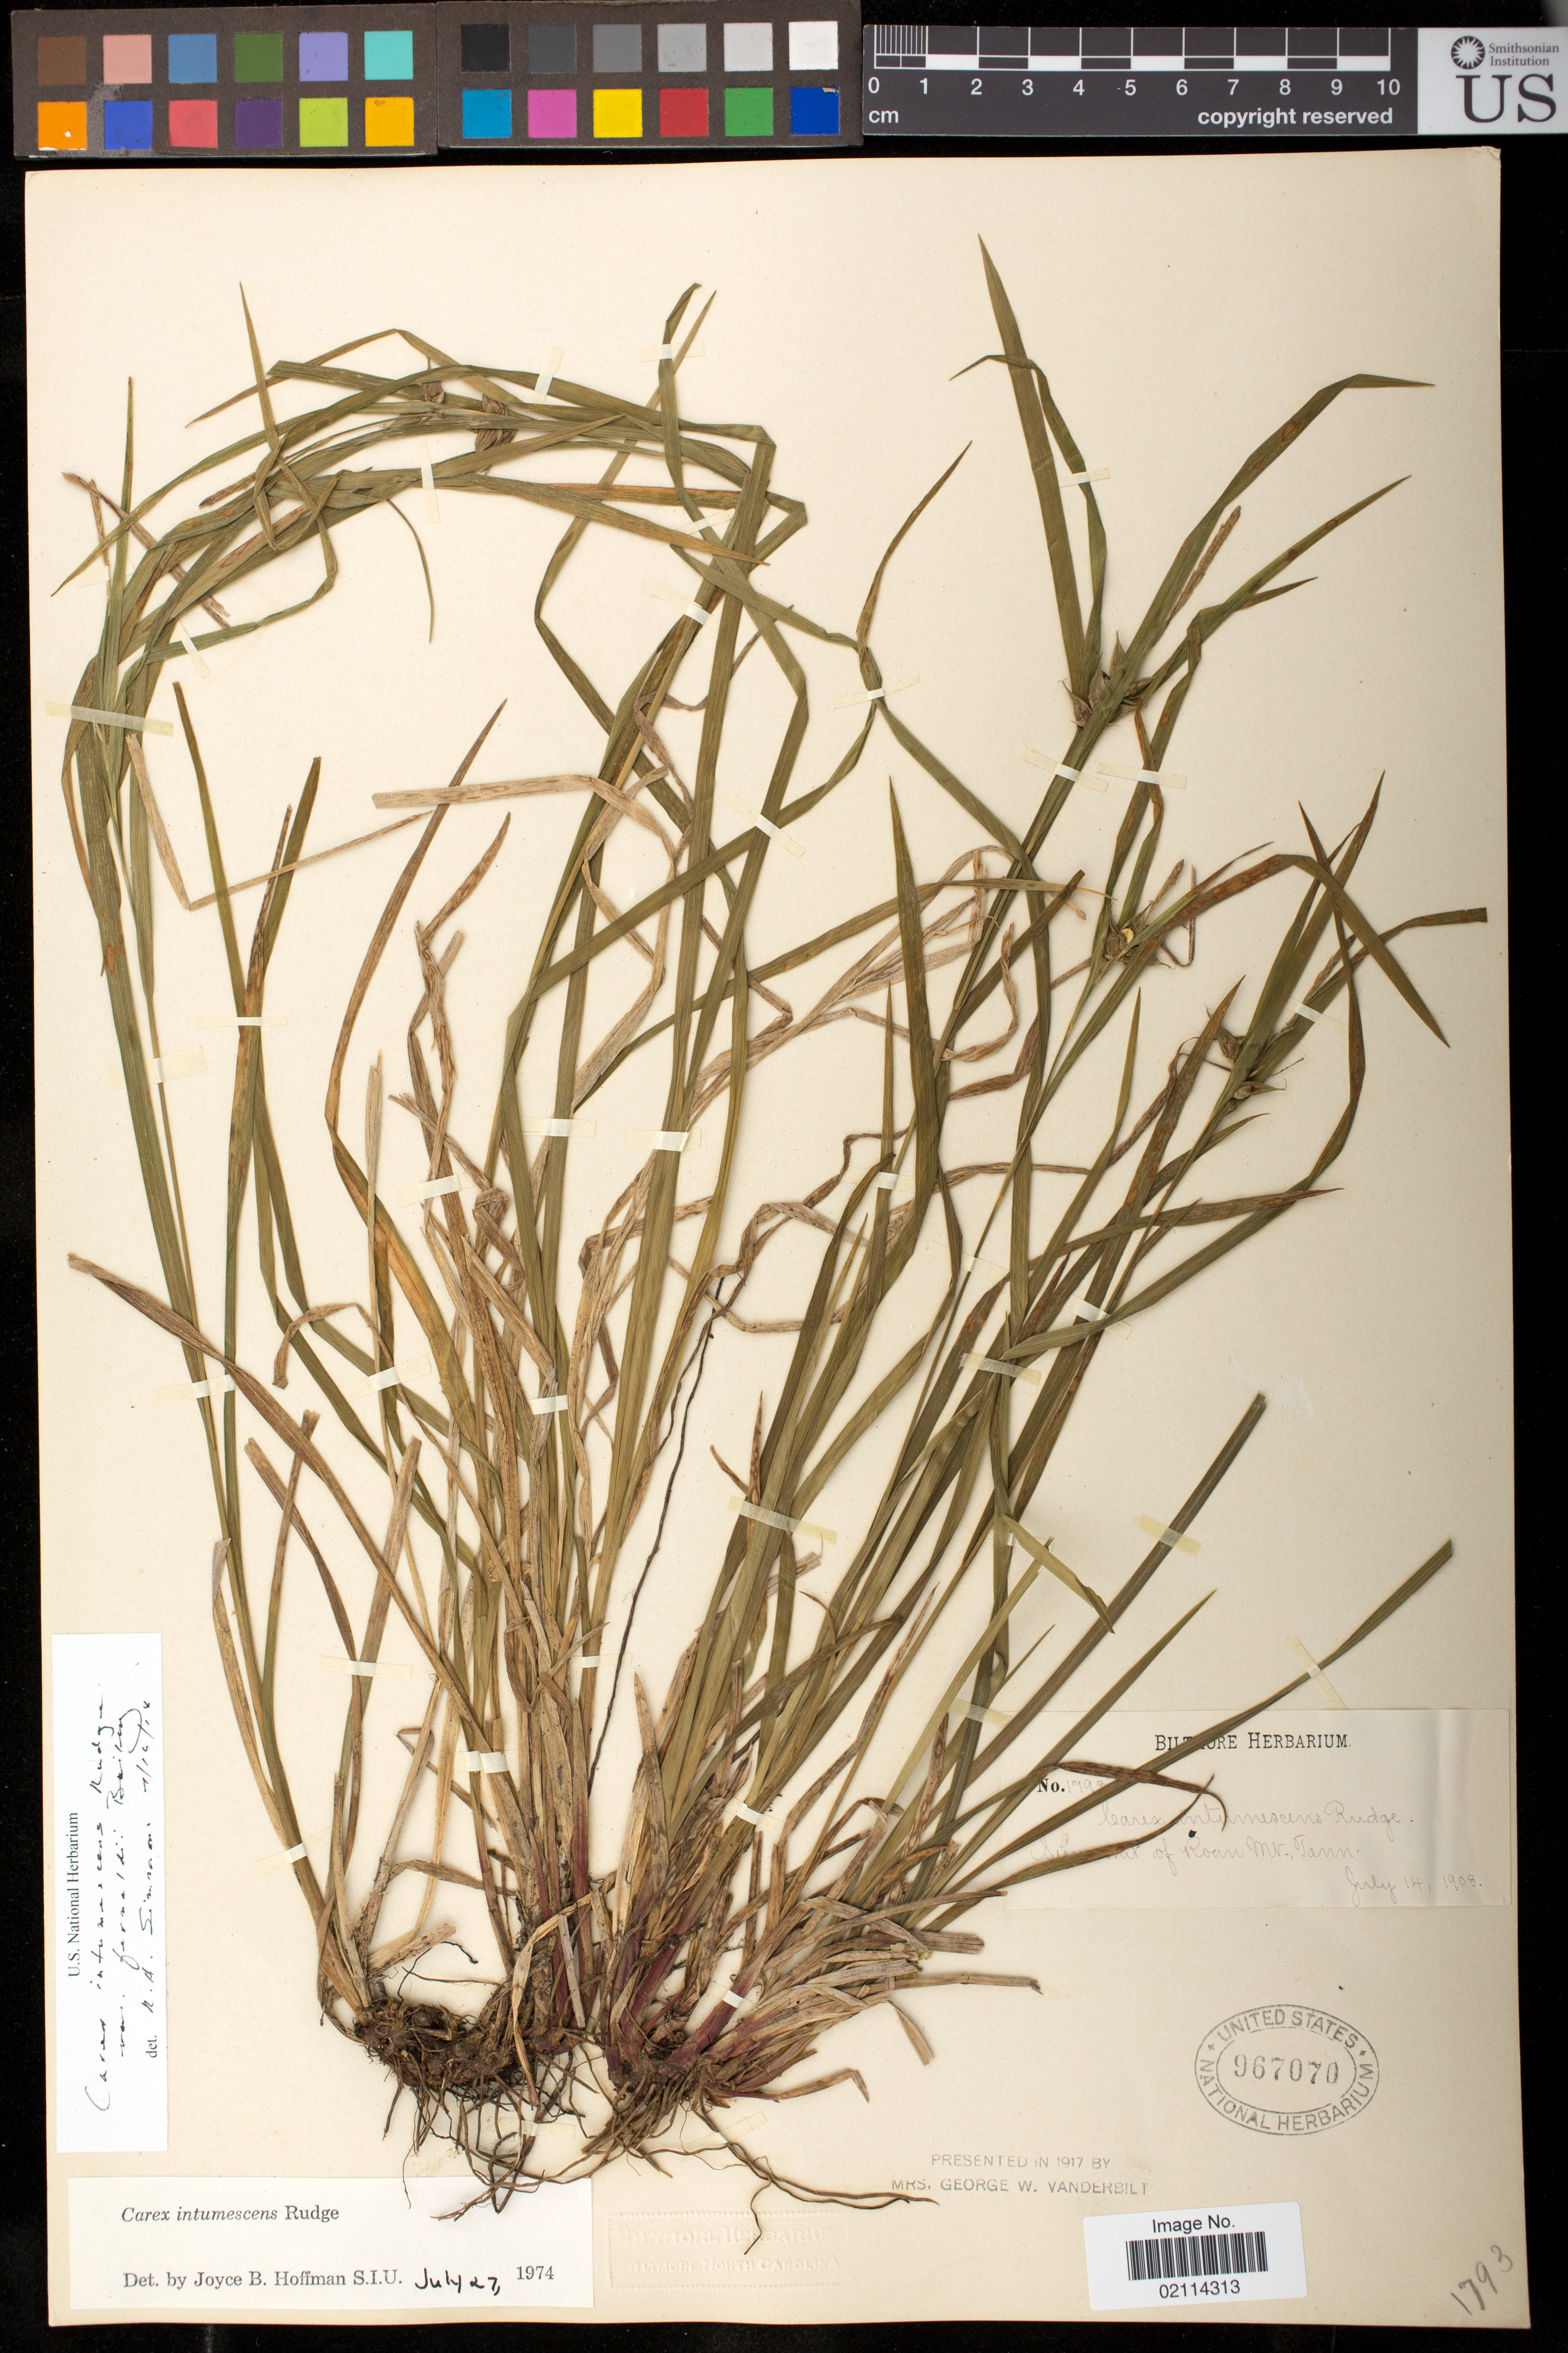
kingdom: Plantae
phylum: Tracheophyta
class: Liliopsida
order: Poales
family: Cyperaceae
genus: Carex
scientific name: Carex intumescens var. fernaldii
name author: L.H. Bailey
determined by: Simmons, R. H., (UNITED STATES)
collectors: ex herb. Biltmore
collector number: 1793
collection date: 1903-07-14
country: United States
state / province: Tennessee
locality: Summit of Roan Mt.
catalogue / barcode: US 967070